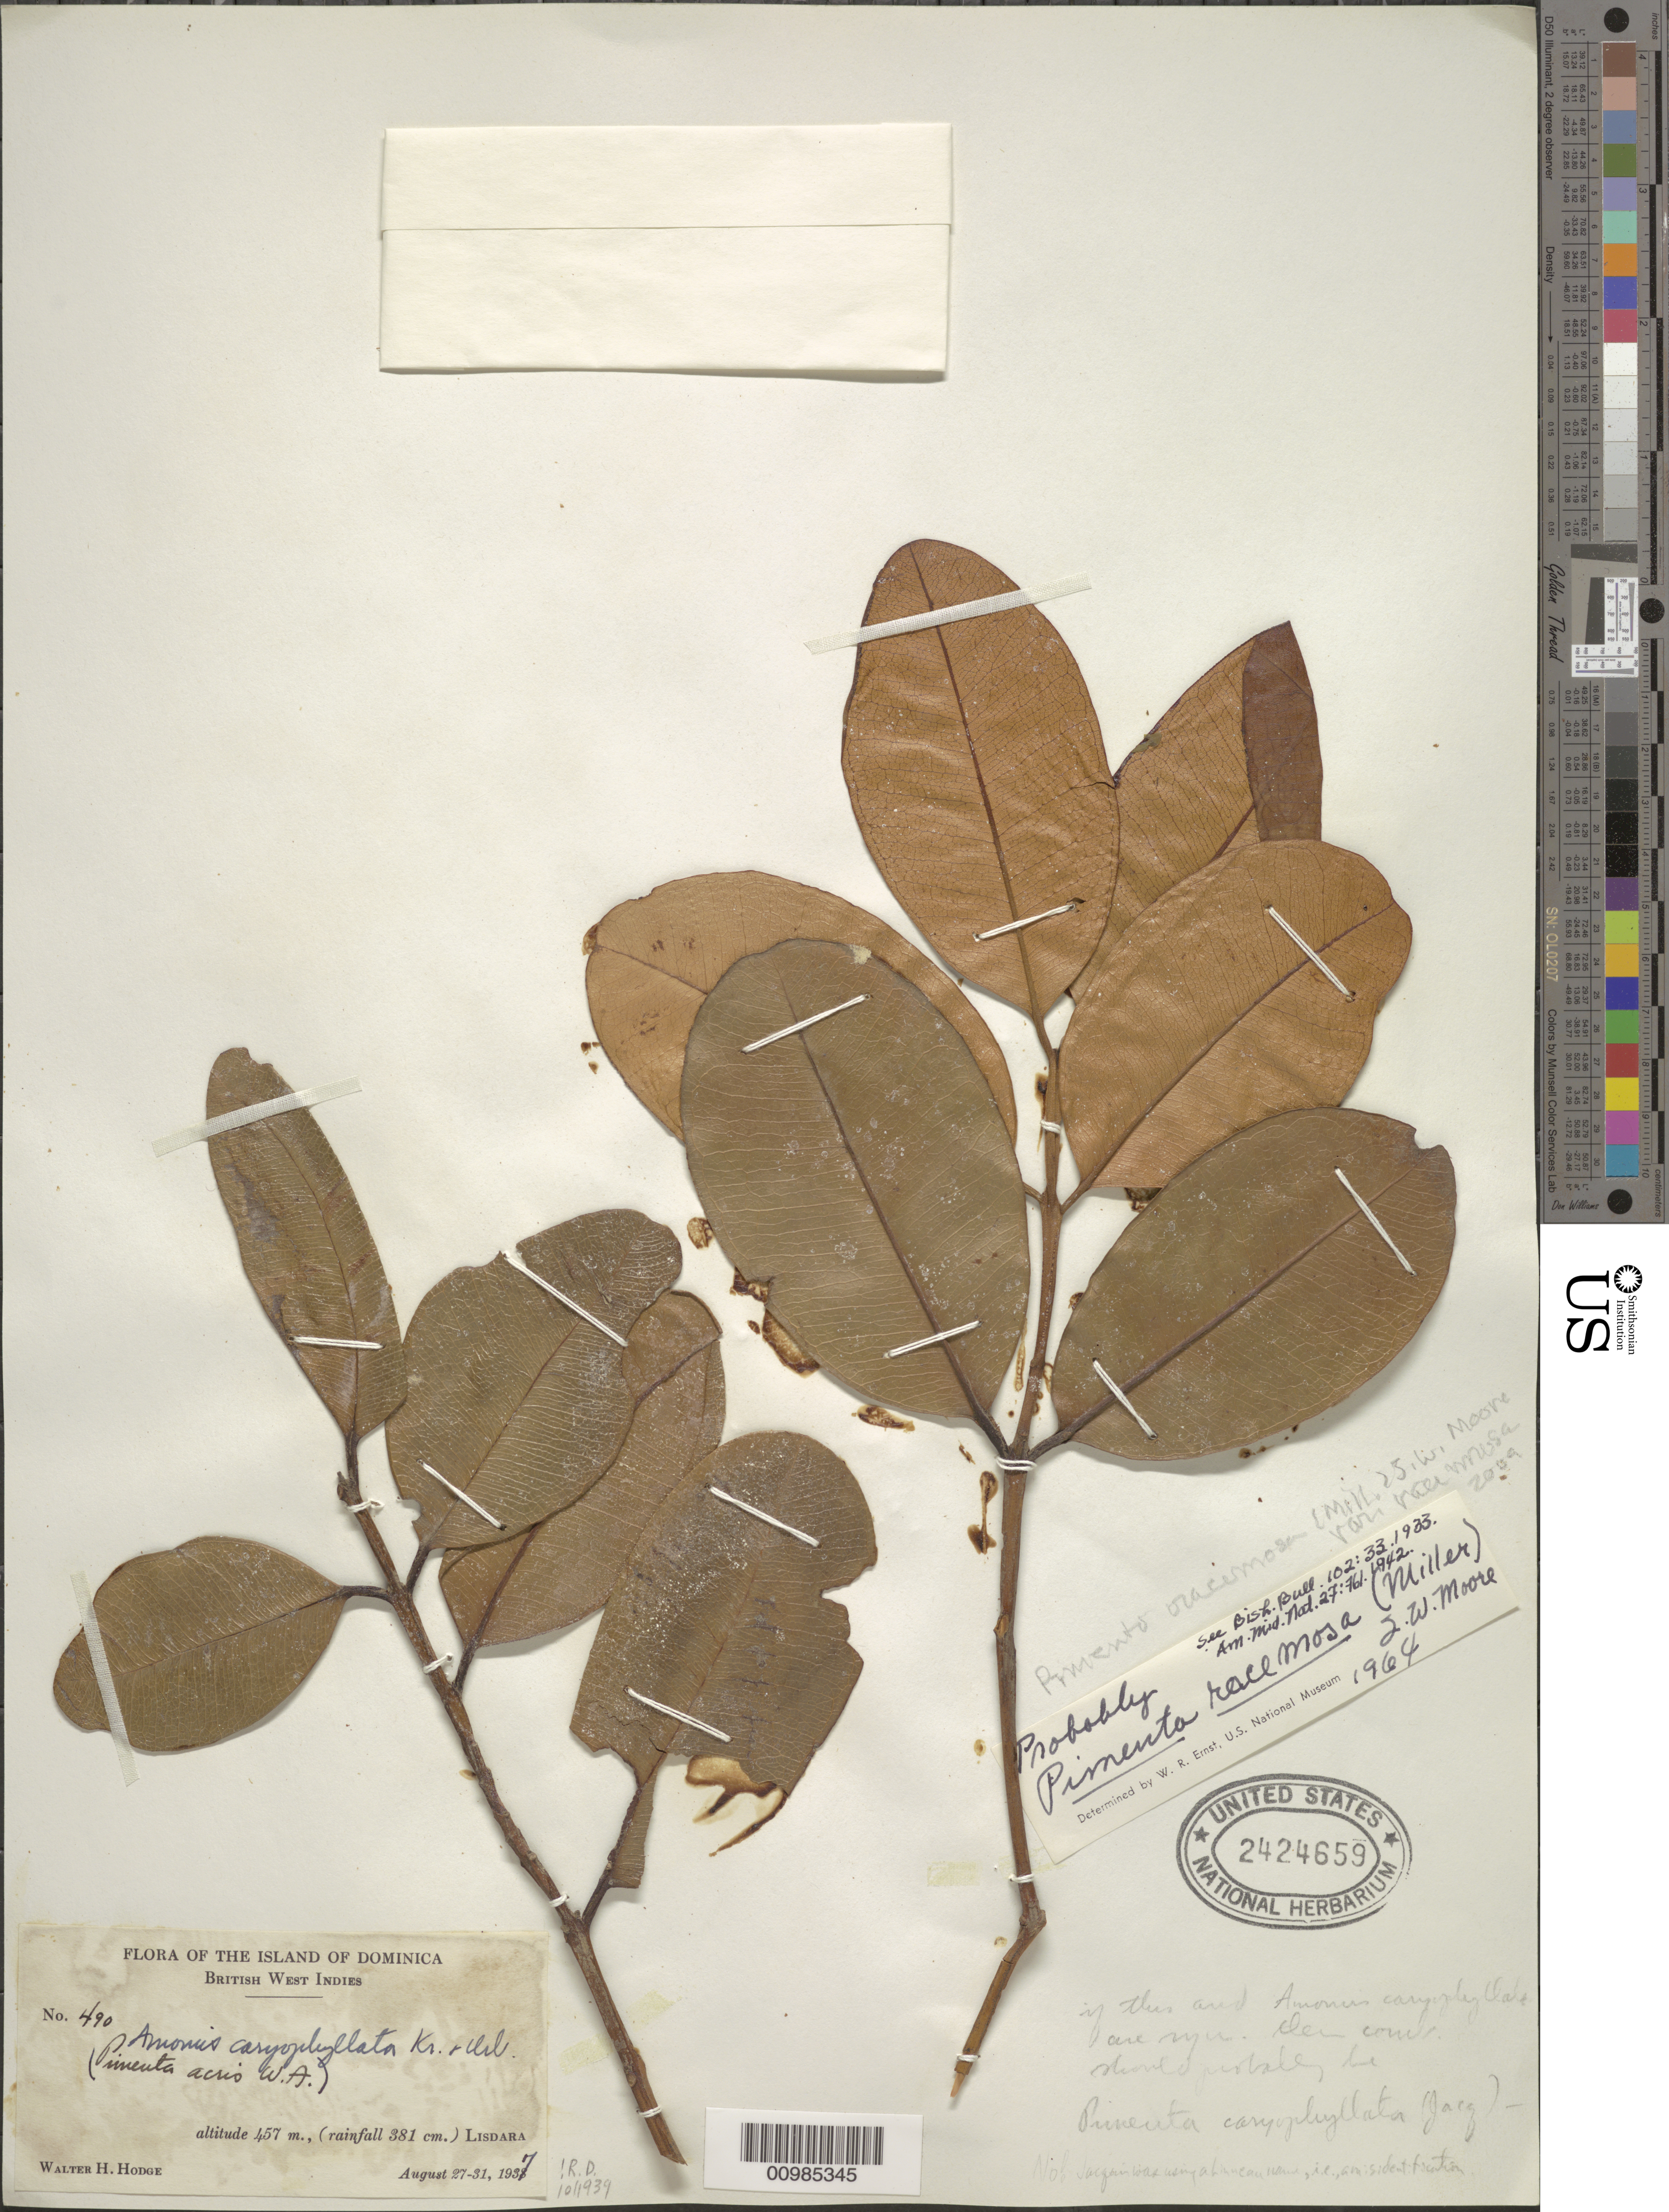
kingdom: Plantae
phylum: Tracheophyta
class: Magnoliopsida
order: Myrtales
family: Myrtaceae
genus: Pimenta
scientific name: Pimenta racemosa var. racemosa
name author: (Mill.) J.W. Moore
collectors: W. Hodge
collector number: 490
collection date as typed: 27 Aug 1937 to 31 Aug 1937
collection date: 1937-08-27/1937-08-31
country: Dominica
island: Dominica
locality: Lisdara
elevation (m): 457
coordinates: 0 N, 0 E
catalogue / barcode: US 2424659